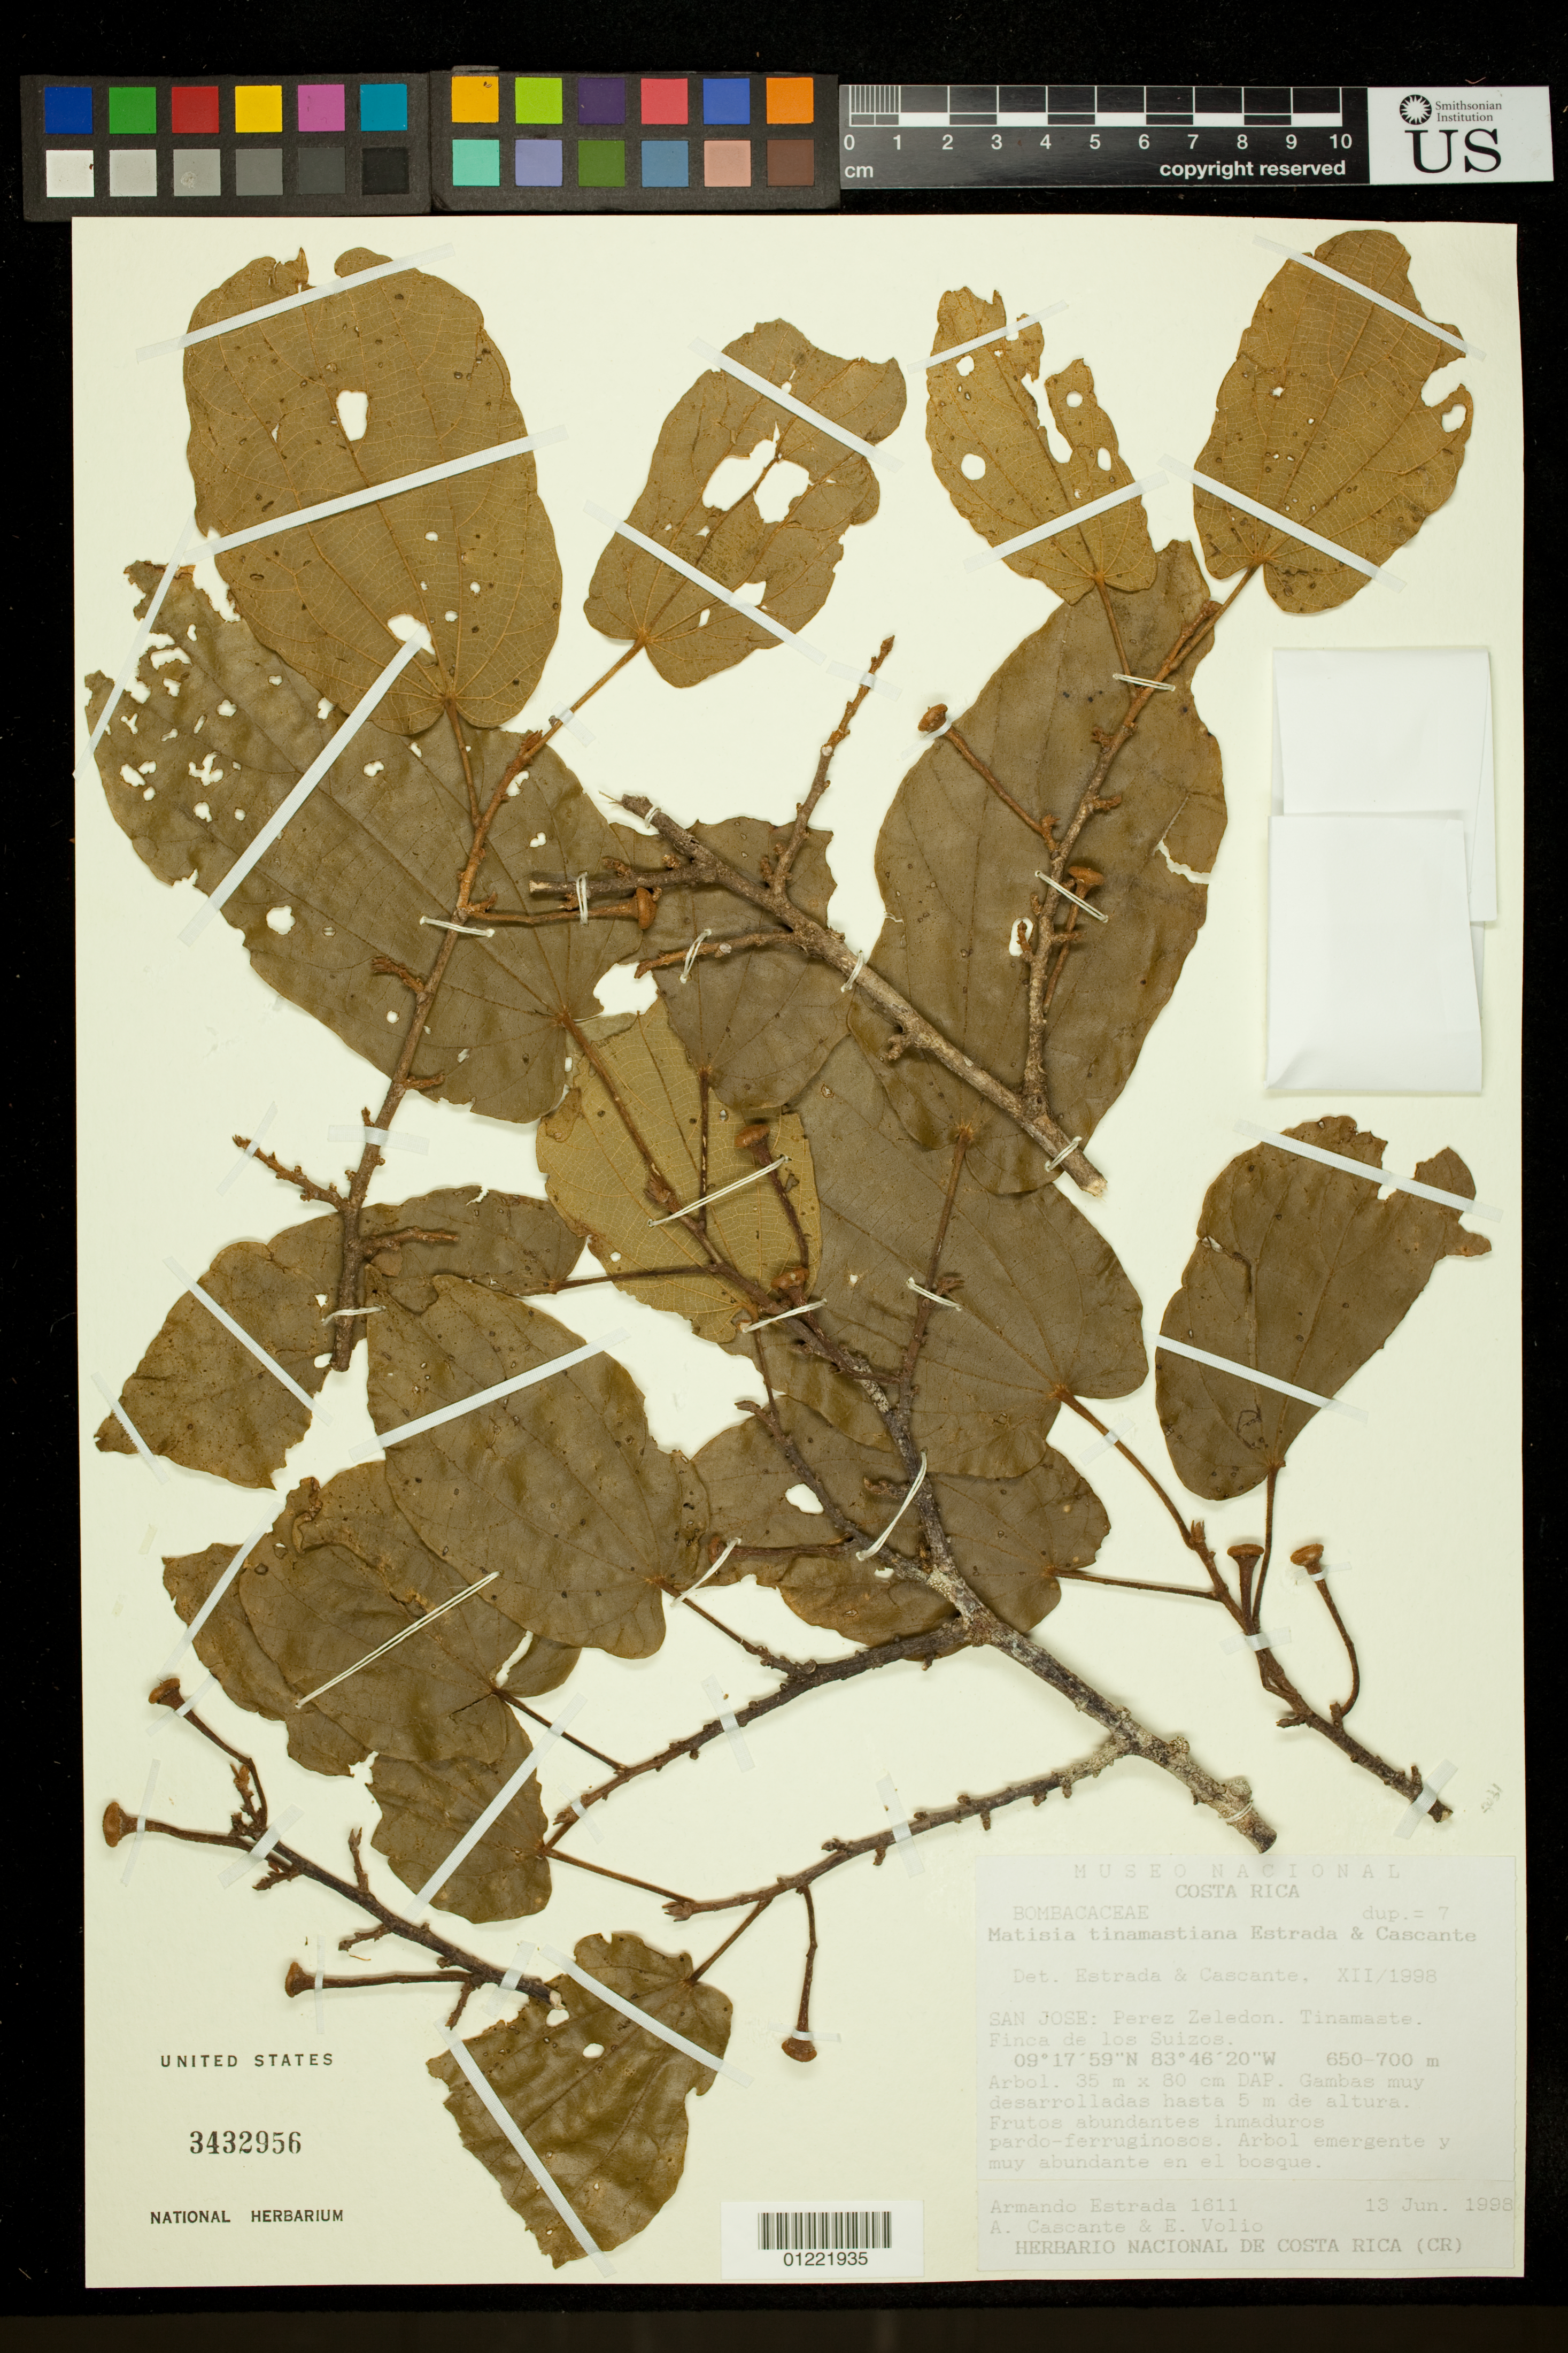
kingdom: Plantae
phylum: Tracheophyta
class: Magnoliopsida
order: Malvales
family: Malvaceae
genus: Matisia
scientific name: Matisia tinamastiana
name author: A. Estrada & Cascante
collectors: A. Estrada, A. Cascante & E. Volio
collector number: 1611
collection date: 1998-06-13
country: Costa Rica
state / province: San José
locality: Perez Zeledon. Tinamaste. Finca de los Suizos.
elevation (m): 650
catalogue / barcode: US 3432956